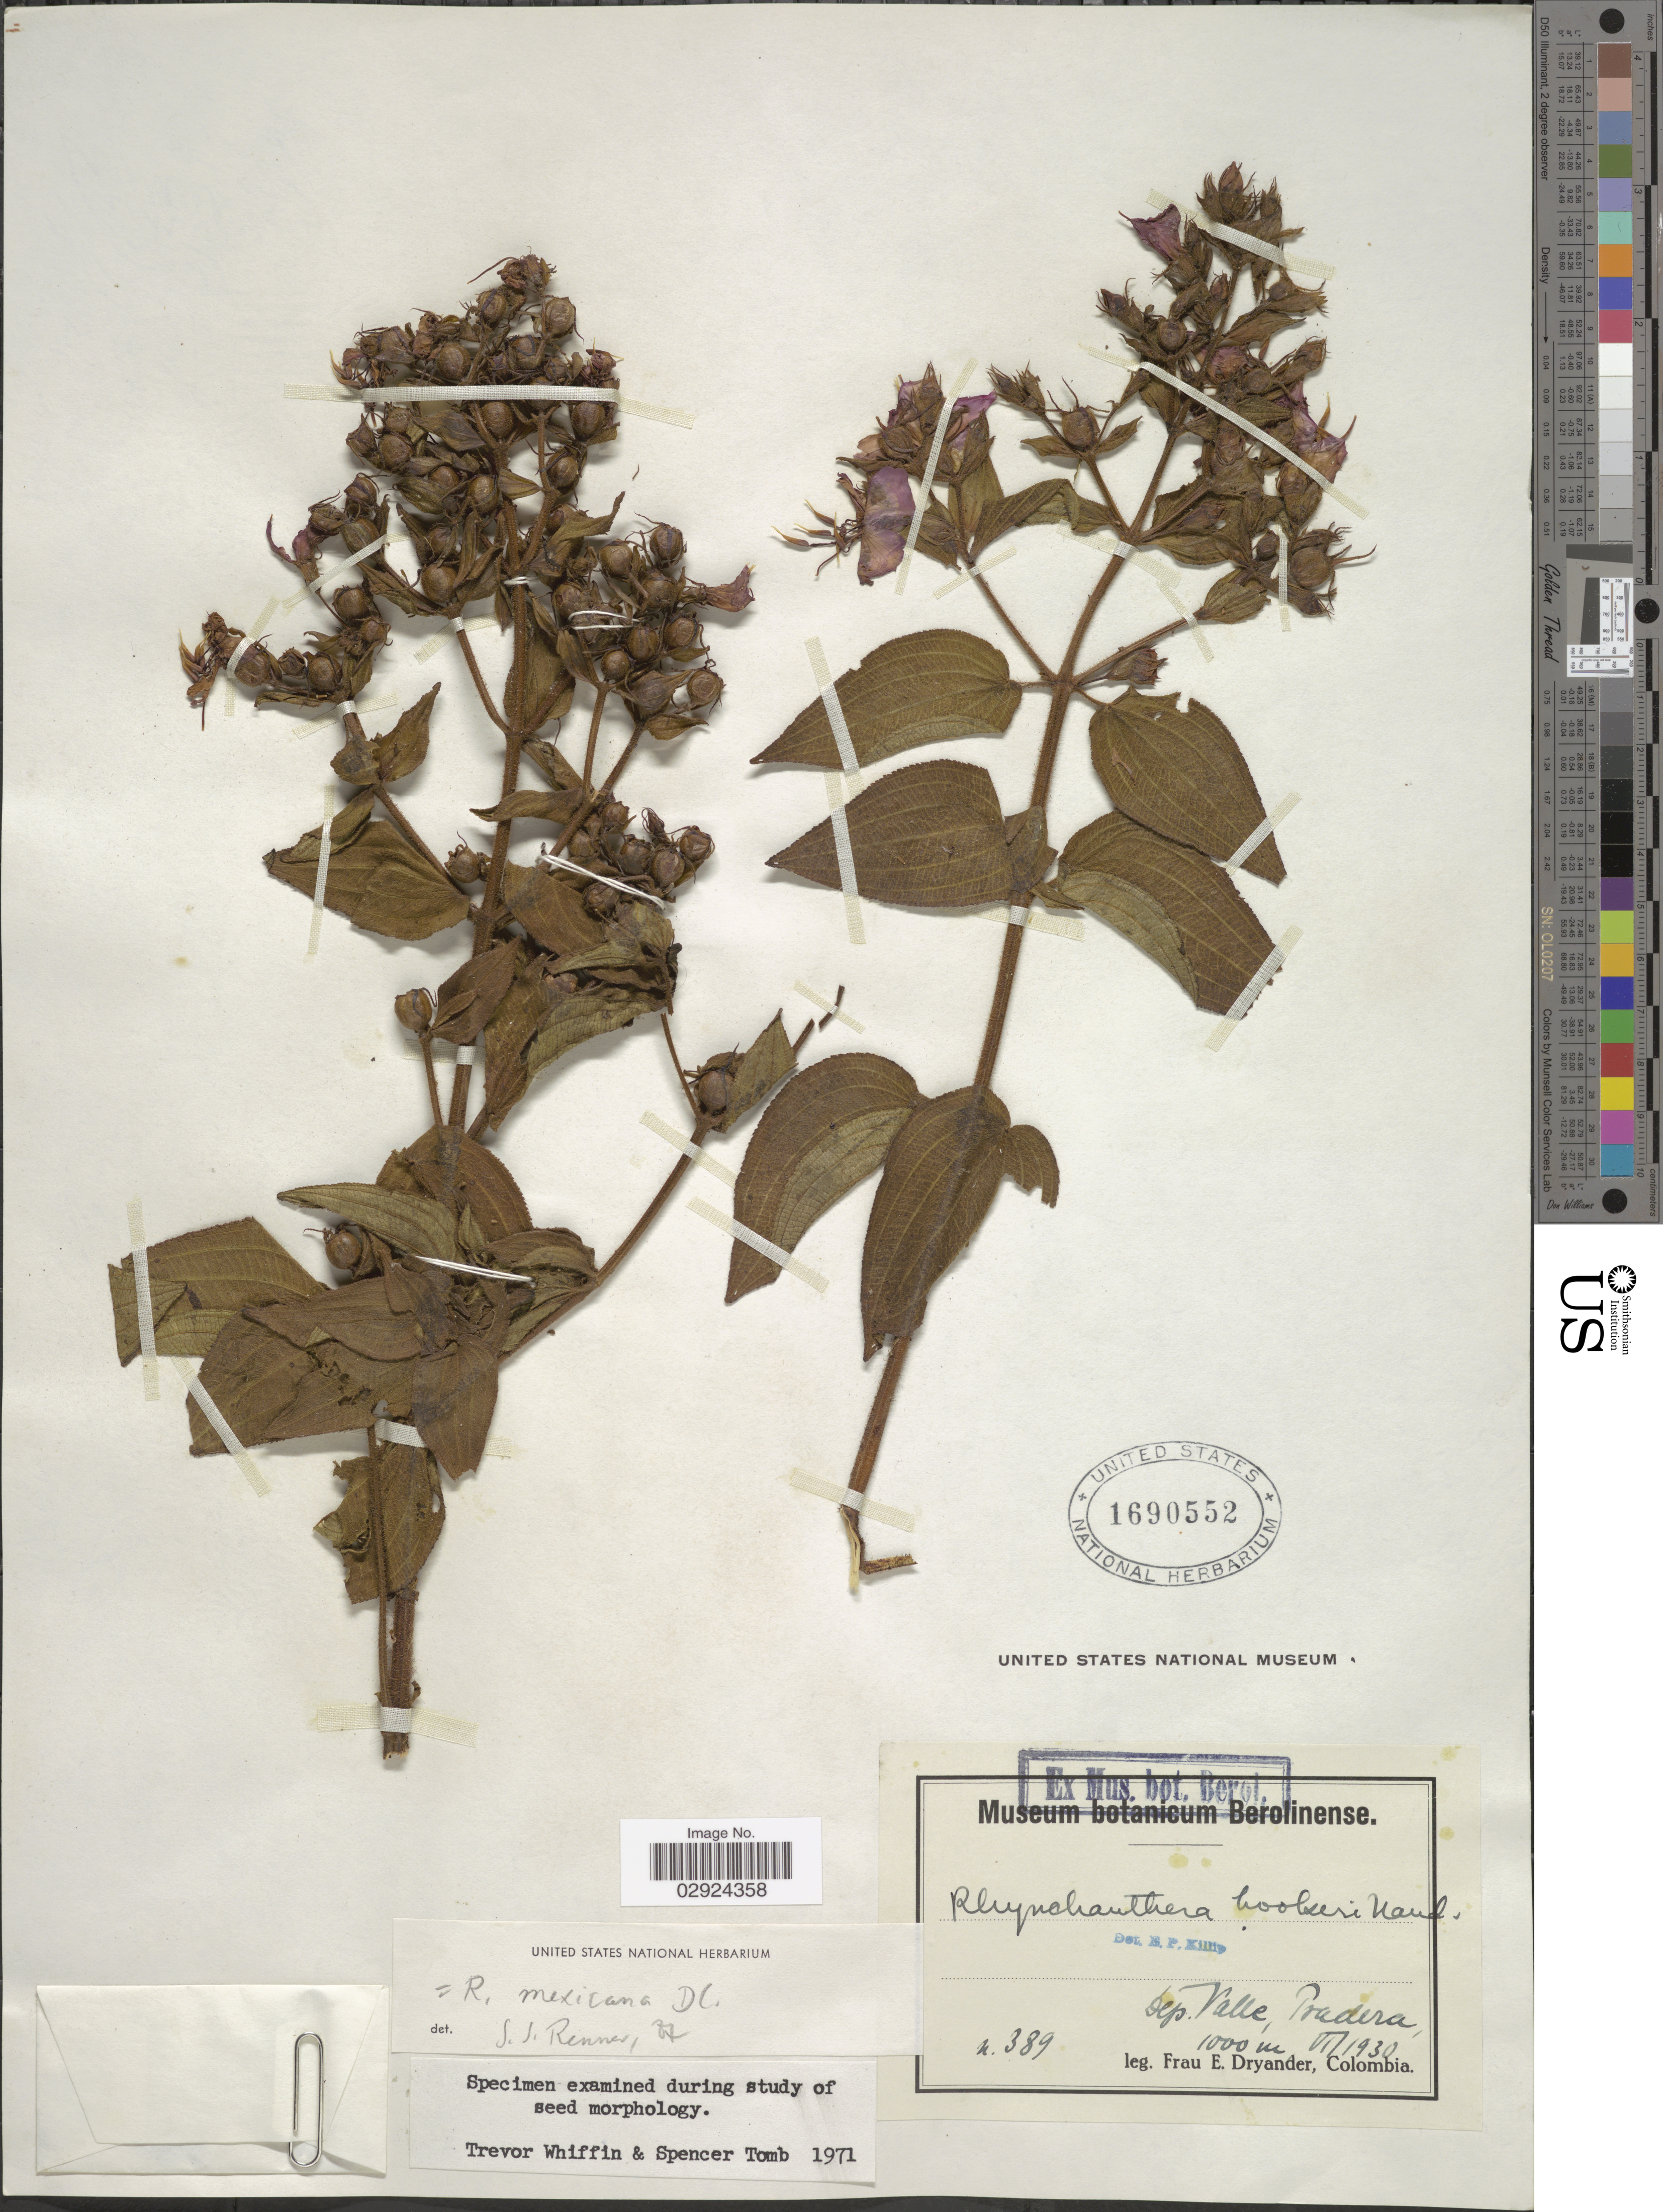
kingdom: Plantae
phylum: Tracheophyta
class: Magnoliopsida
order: Myrtales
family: Melastomataceae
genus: Rhynchanthera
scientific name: Rhynchanthera mexicana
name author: DC.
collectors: F. Dryander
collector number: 389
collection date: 1930-06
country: Colombia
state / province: Valle del Cauca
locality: Dep. Valle, Pradera.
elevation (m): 1000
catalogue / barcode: US 1690552